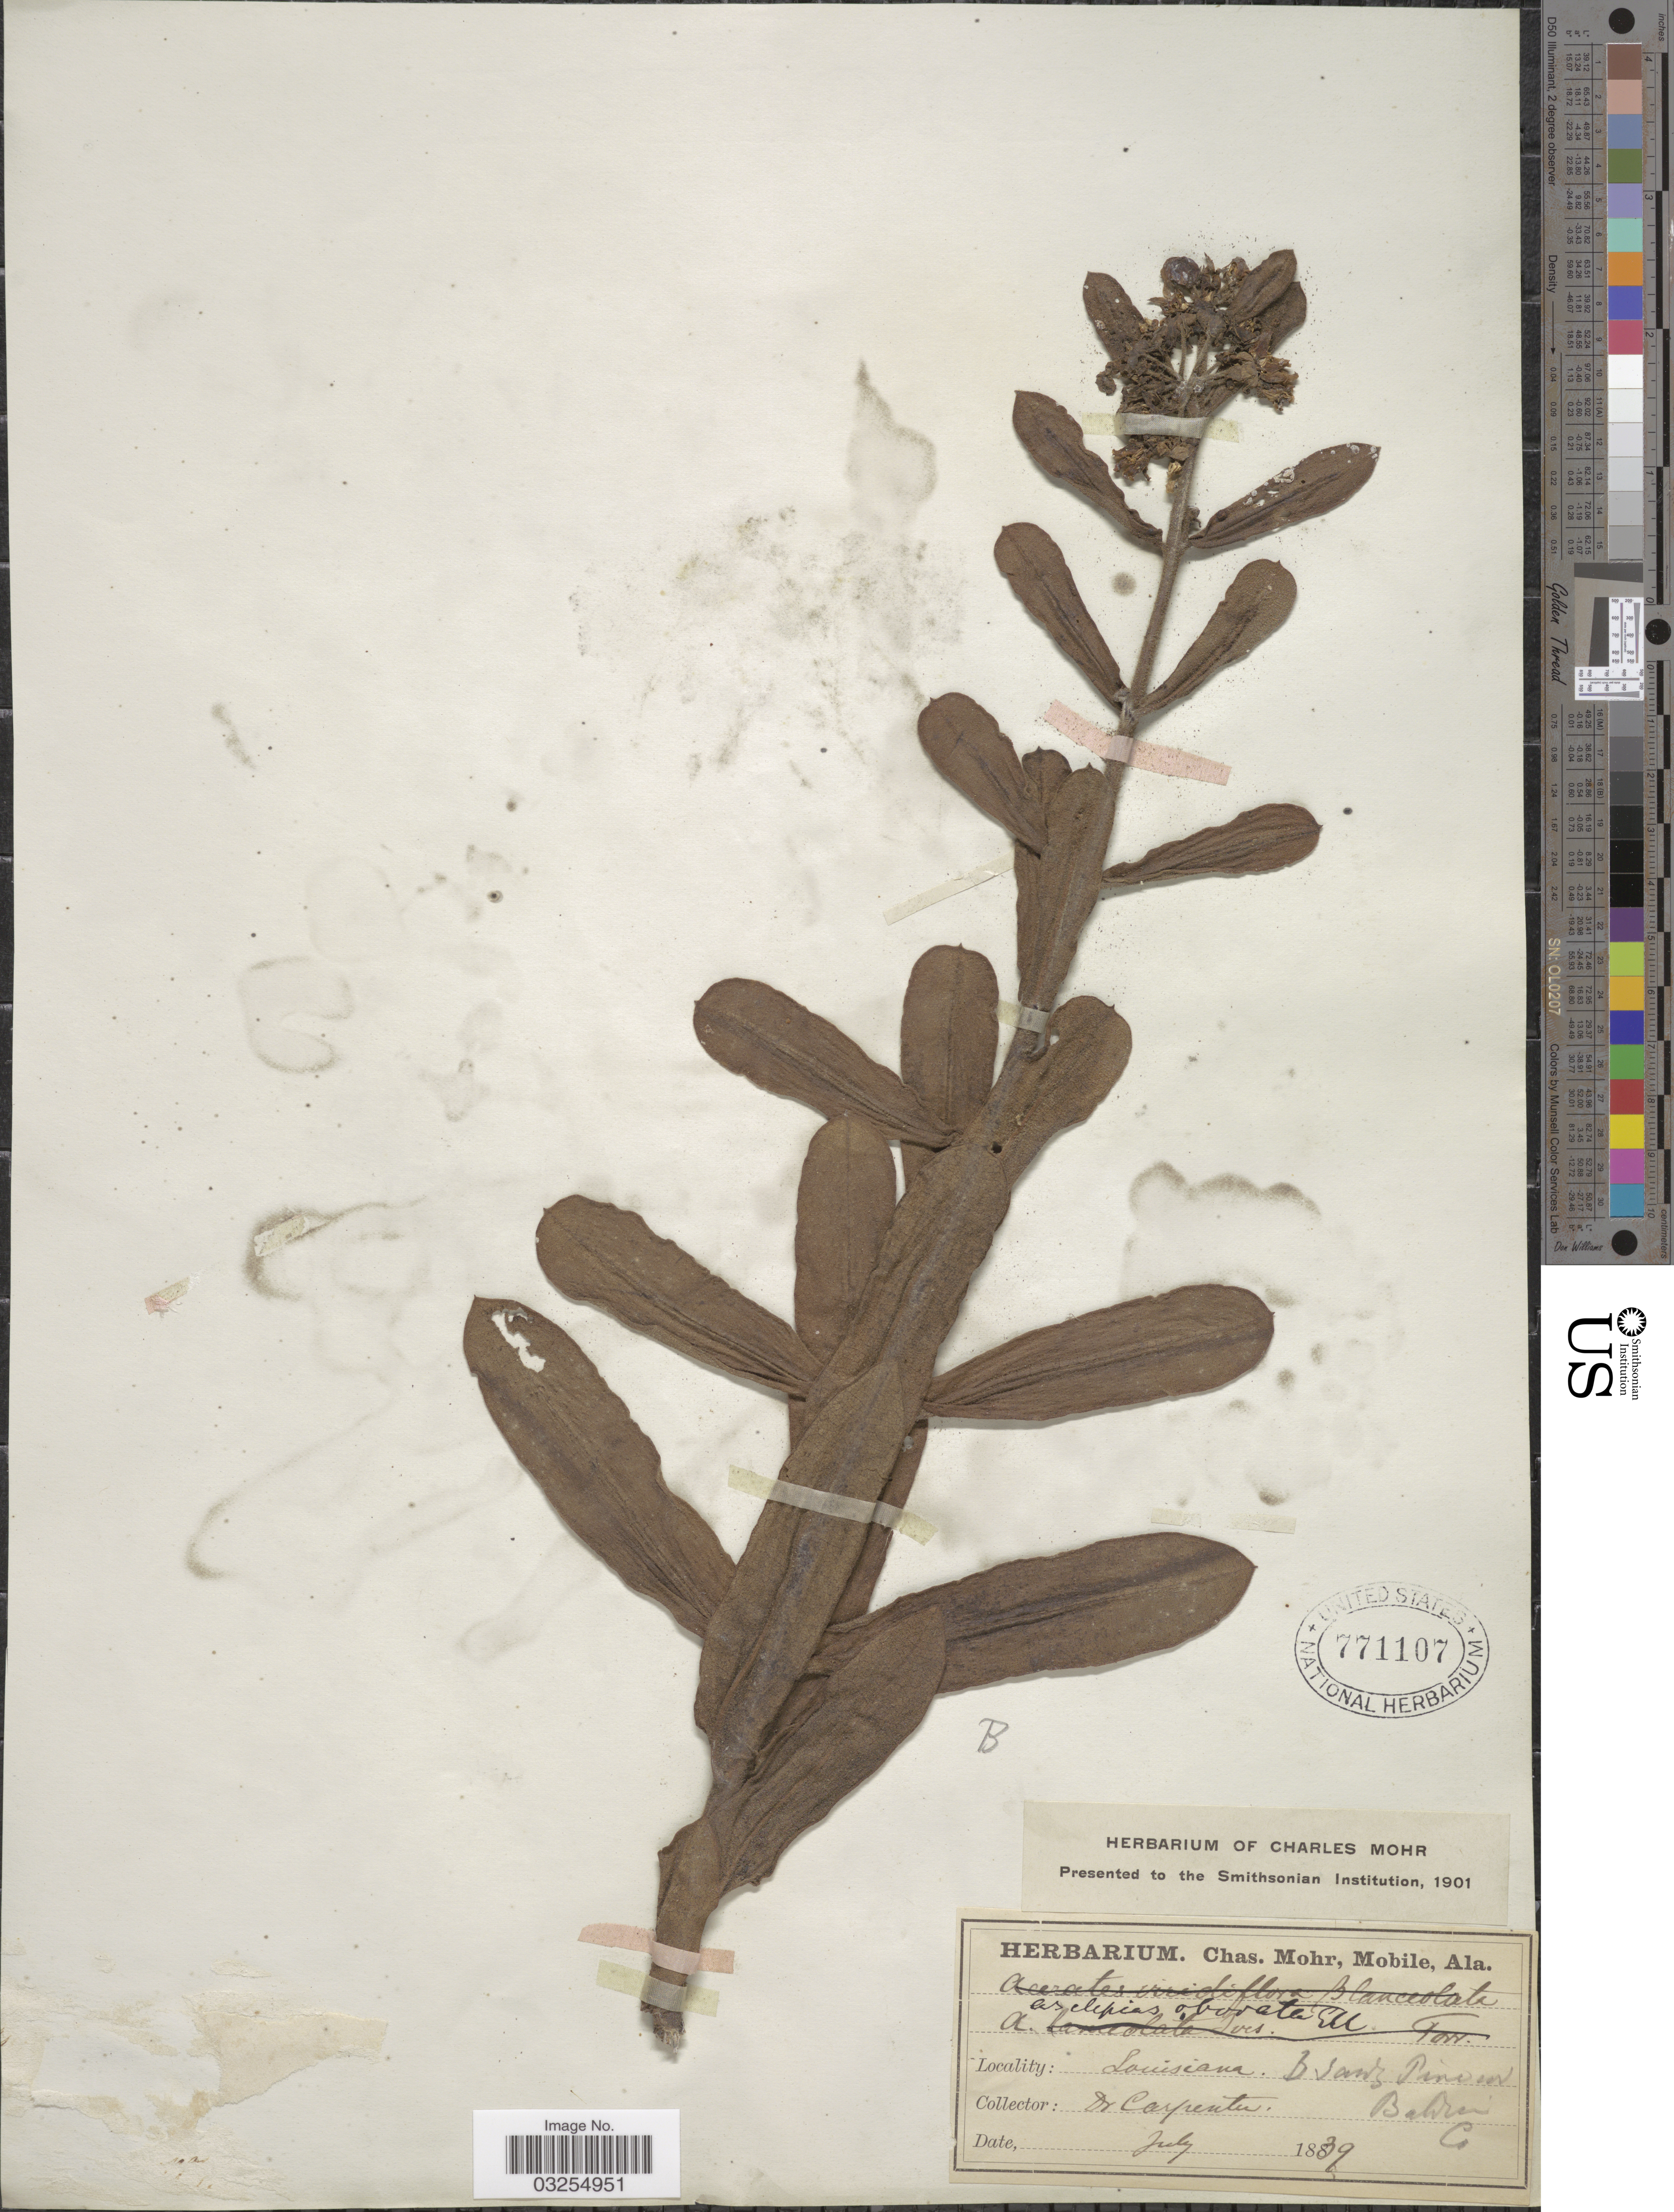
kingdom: Plantae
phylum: Tracheophyta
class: Magnoliopsida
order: Gentianales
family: Apocynaceae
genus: Asclepias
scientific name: Asclepias obovata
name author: Elliott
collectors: Carpenter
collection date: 1839-07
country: United States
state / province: Louisiana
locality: Baldwin Co.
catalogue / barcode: US 771107